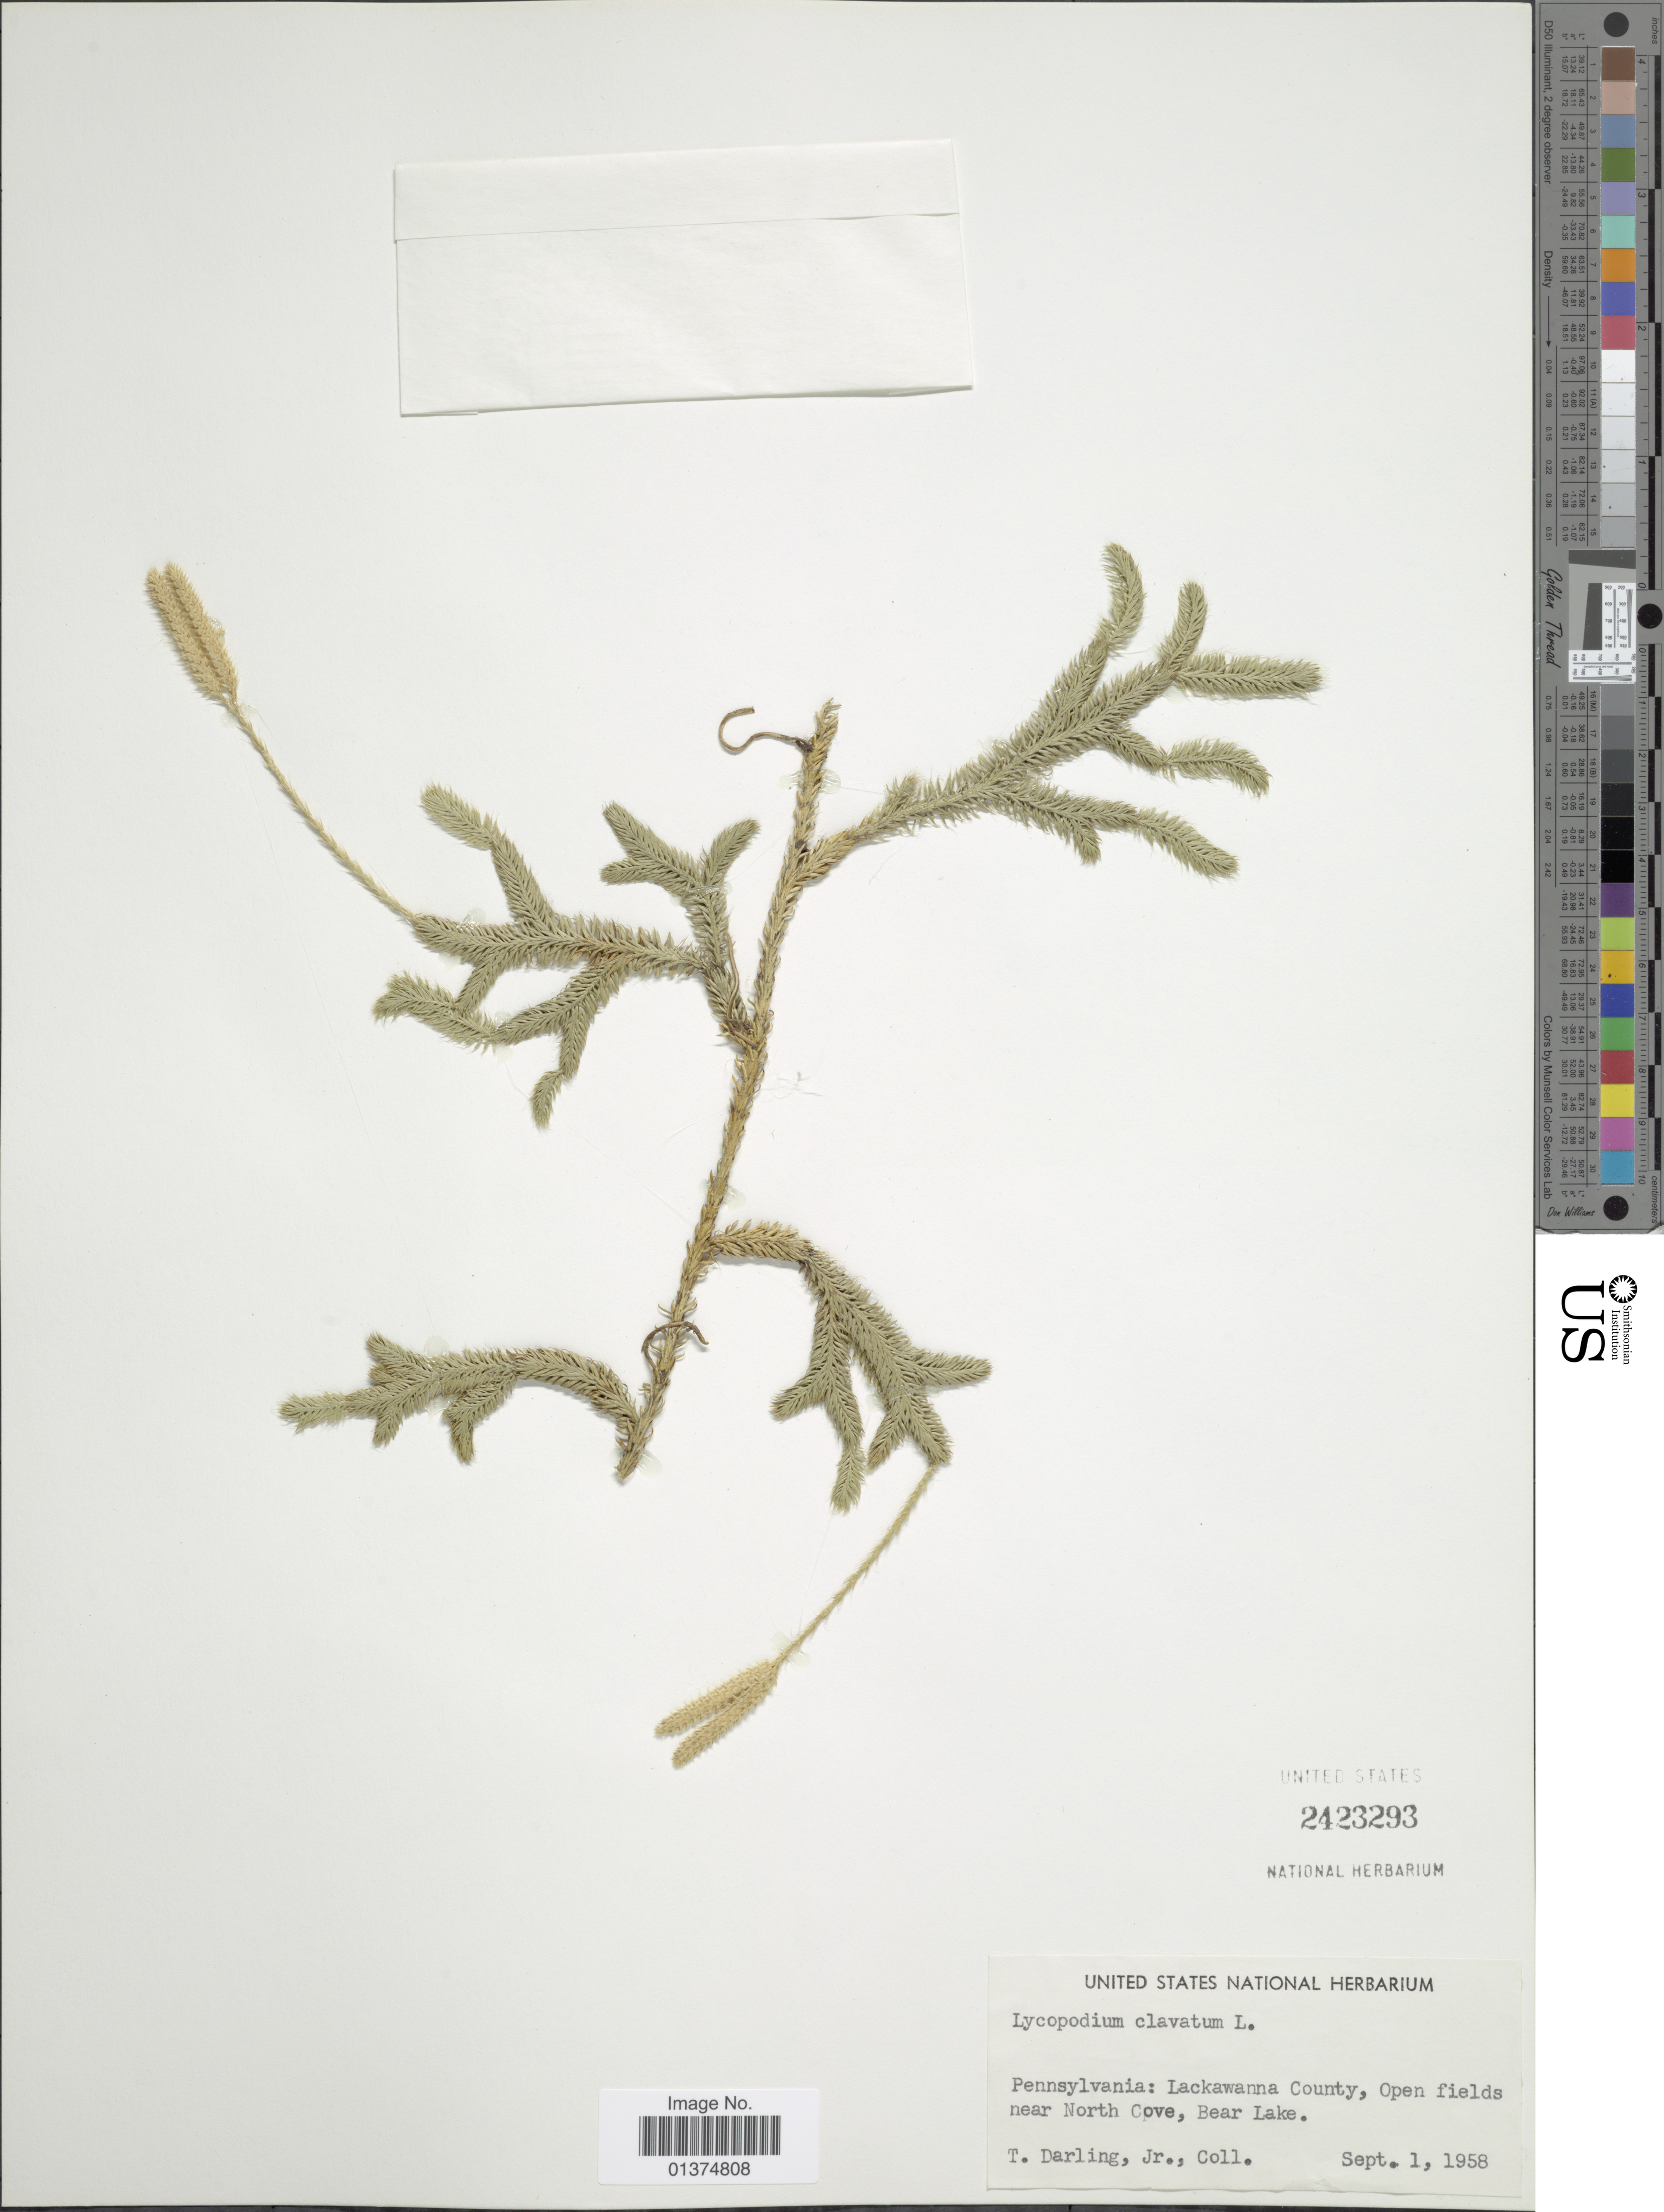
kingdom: Plantae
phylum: Tracheophyta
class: Lycopodiopsida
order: Lycopodiales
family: Lycopodiaceae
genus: Lycopodium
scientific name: Lycopodium clavatum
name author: L.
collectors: T. Darling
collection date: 1958-09-01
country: United States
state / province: Pennsylvania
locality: Lackawanna County, Open fields near North Cove, Bear Lake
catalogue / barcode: US 2423293